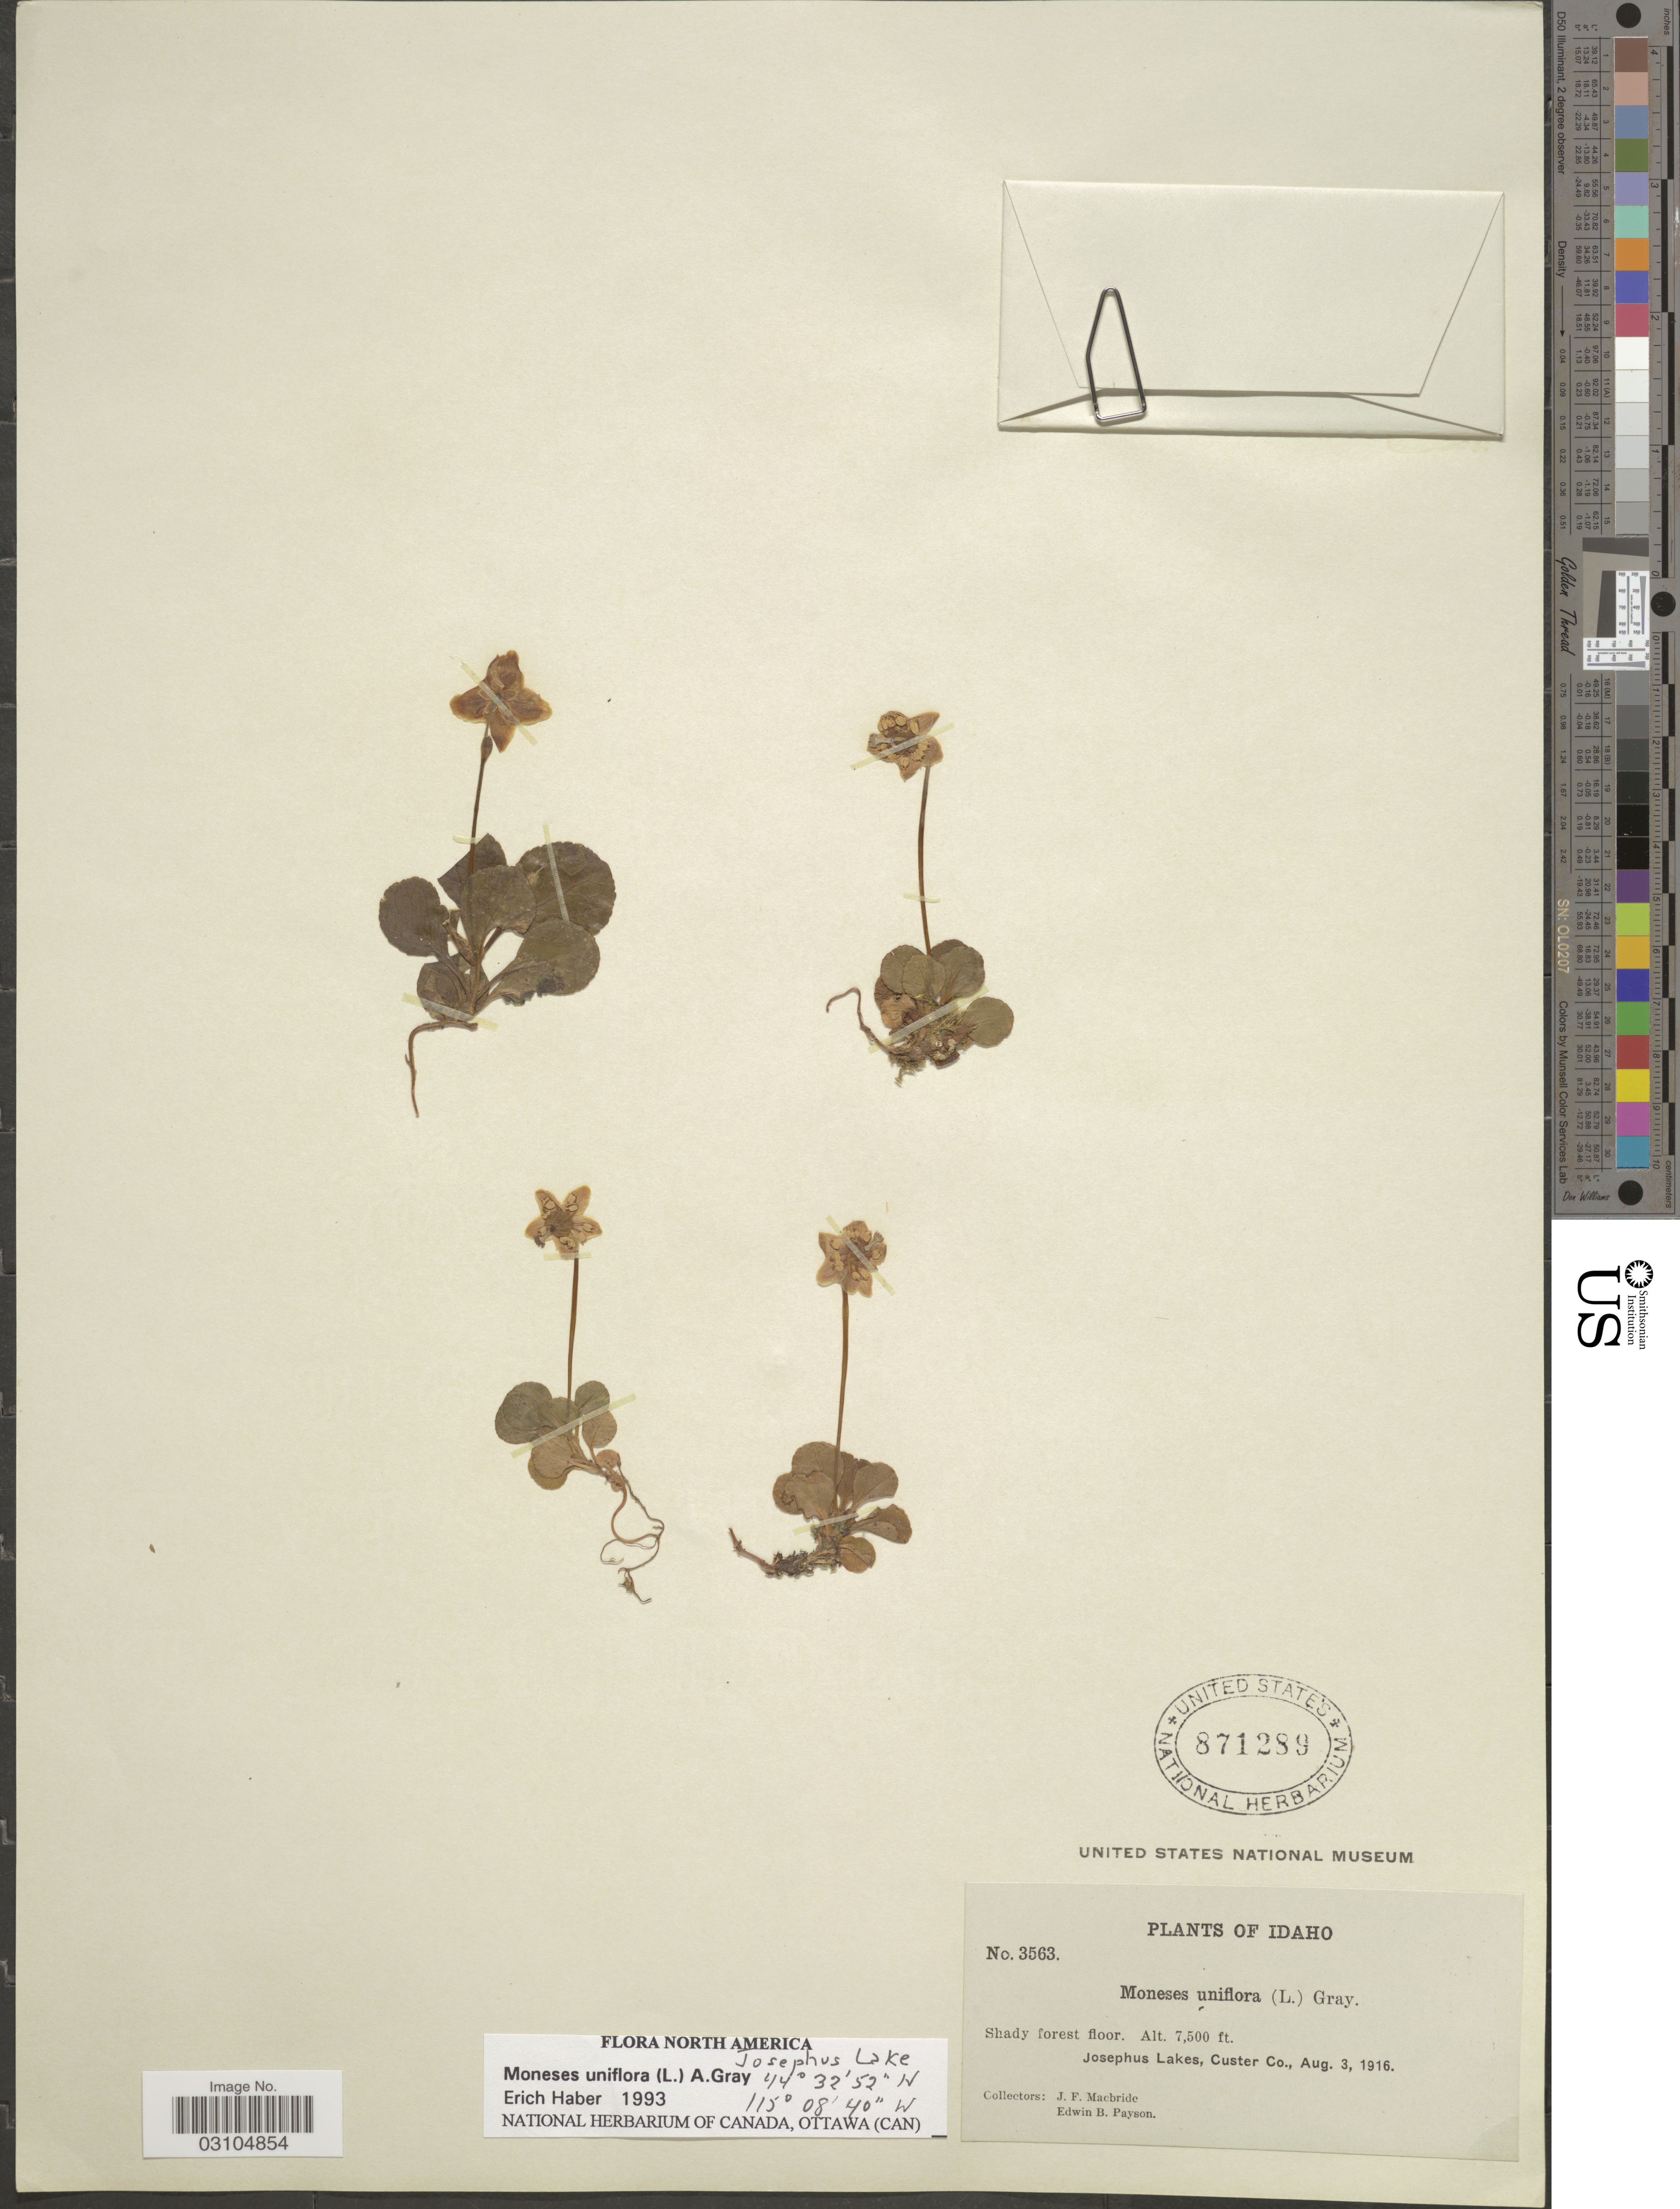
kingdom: Plantae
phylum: Tracheophyta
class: Magnoliopsida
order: Ericales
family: Ericaceae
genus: Moneses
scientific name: Moneses uniflora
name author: (L.) A. Gray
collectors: J. F. Macbride & E. B. Payson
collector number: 3563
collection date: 1916-08-03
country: United States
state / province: Idaho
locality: Josephus Lakes, Custer Co.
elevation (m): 2286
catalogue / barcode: US 871289